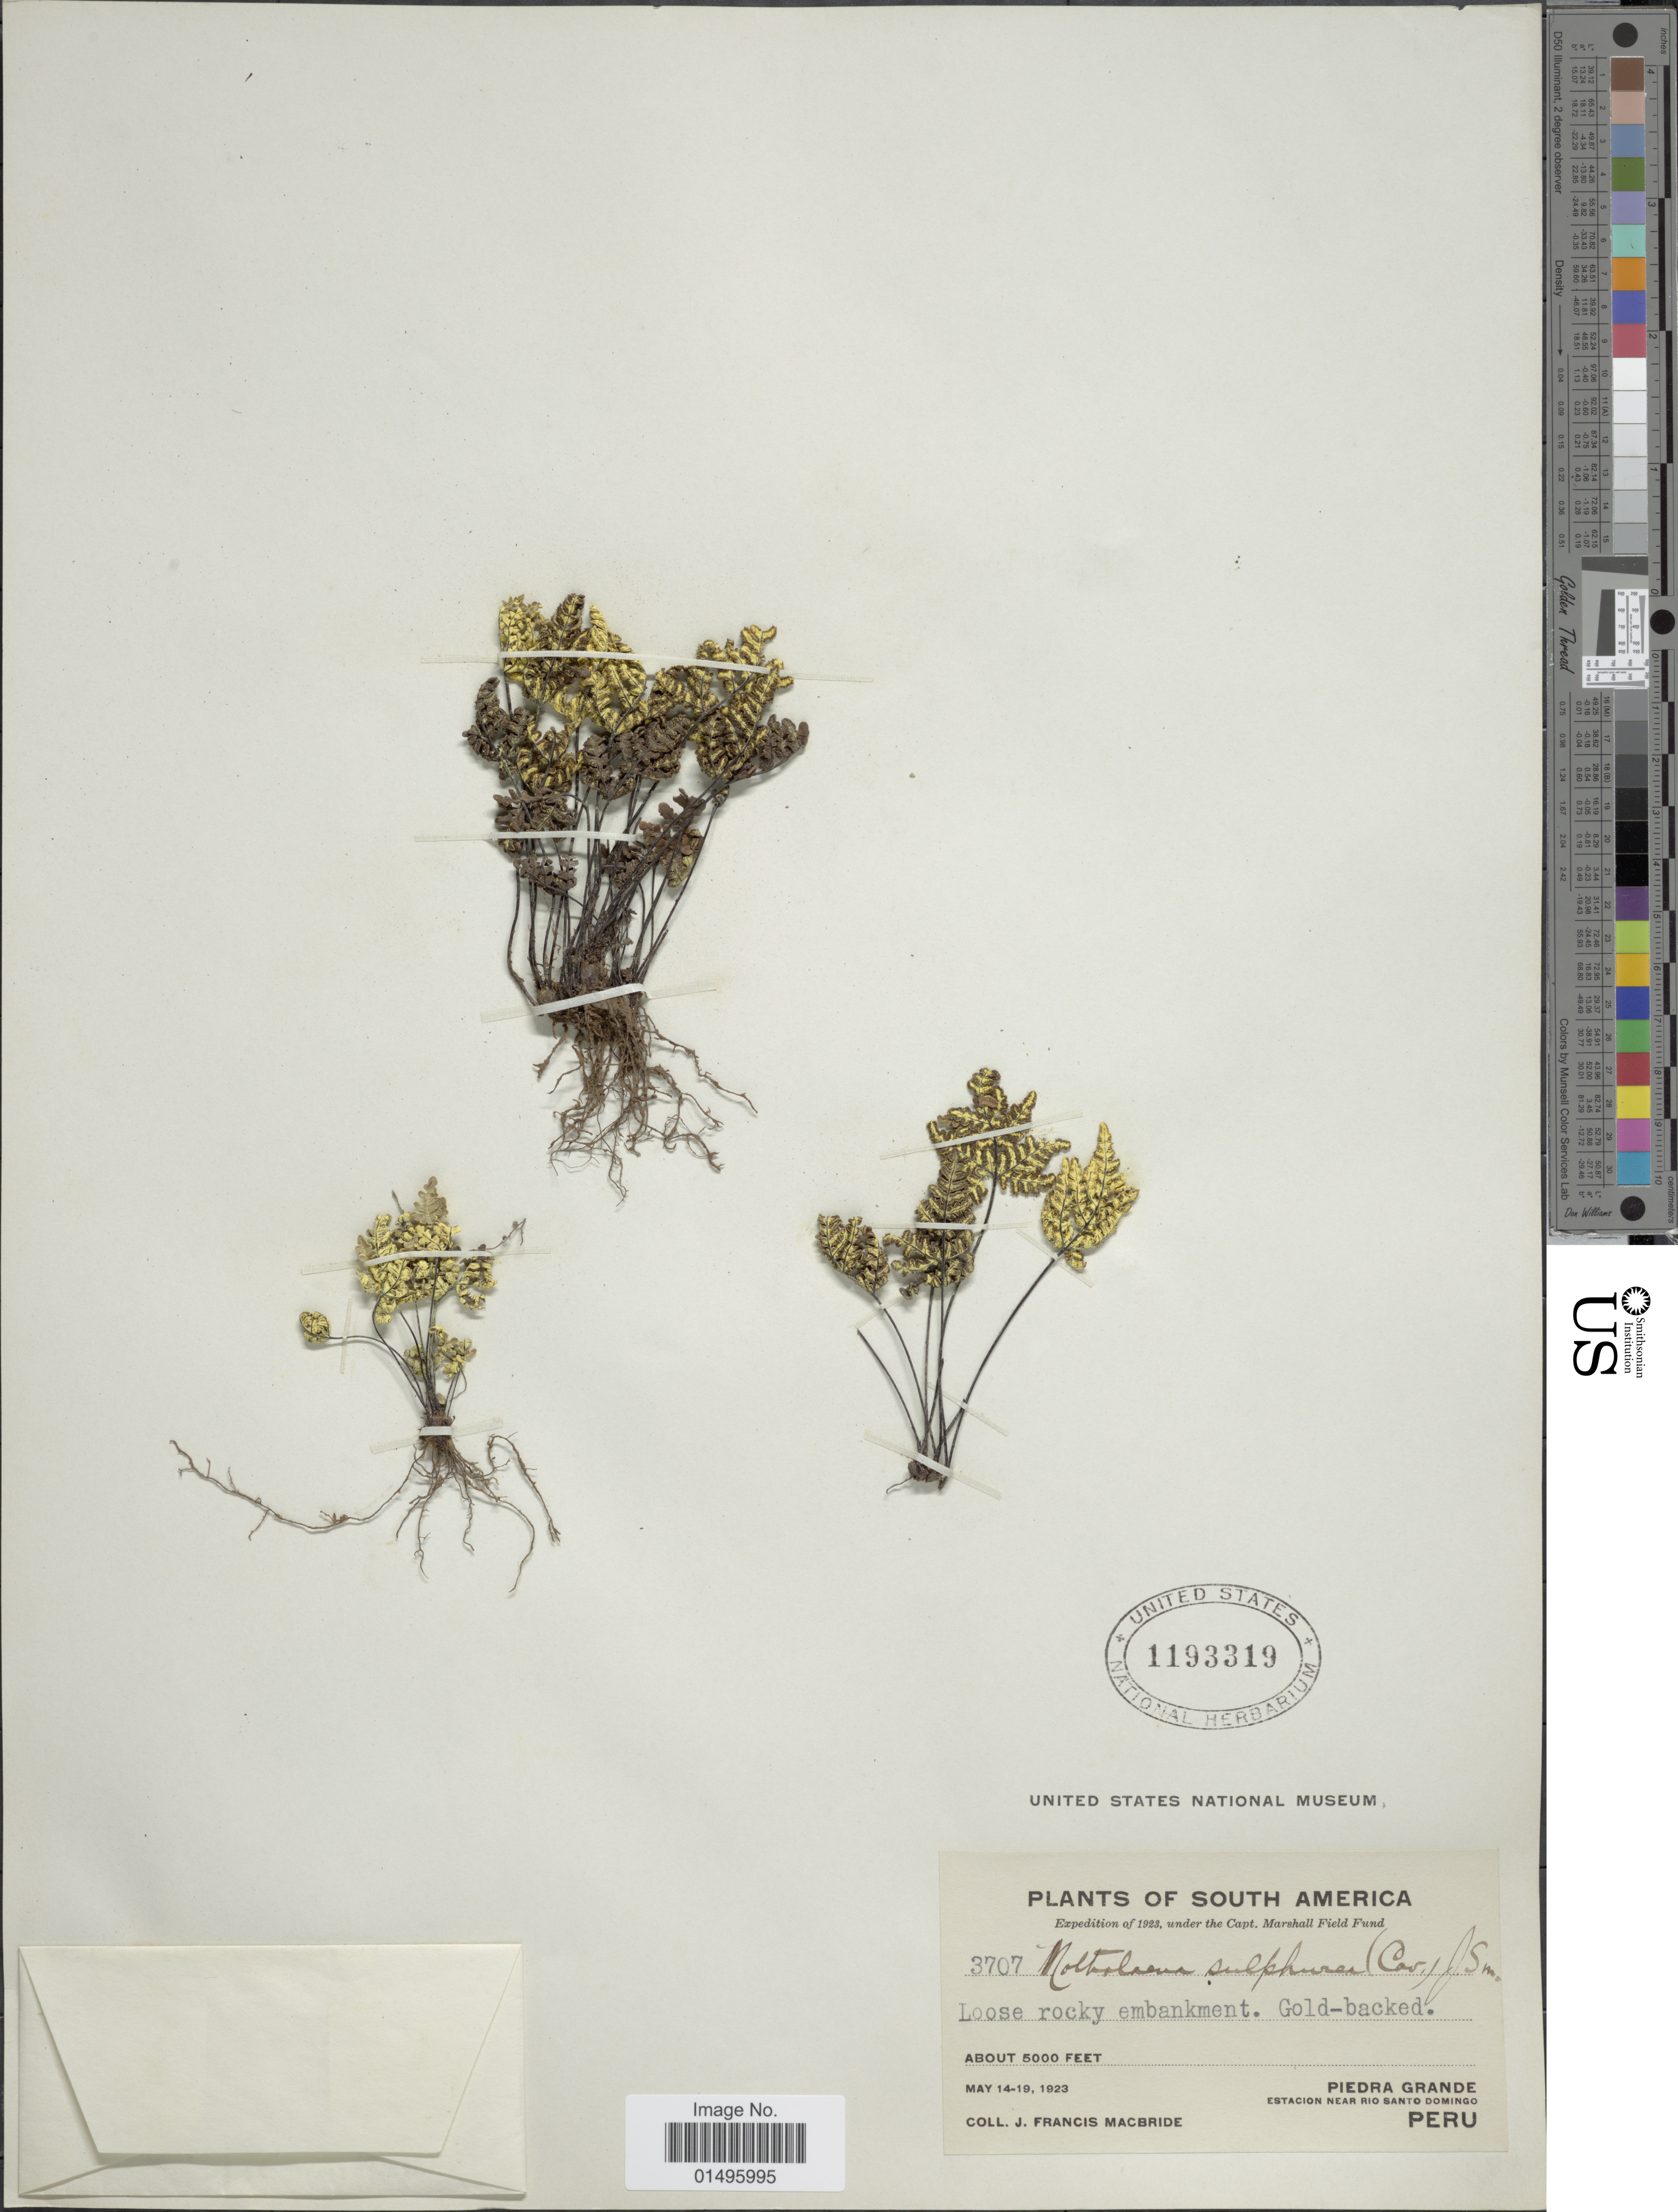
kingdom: Plantae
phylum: Tracheophyta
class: Polypodiopsida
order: Polypodiales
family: Pteridaceae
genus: Notholaena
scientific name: Notholaena sulphurea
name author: (Cav.) Small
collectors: J. F. Macbride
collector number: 3707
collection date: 1923-05-14/1923-05-19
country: Peru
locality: South America, Piedra Grandde, estacion near Rio Santa Domingo, Peru.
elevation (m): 1524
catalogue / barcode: US 1193319